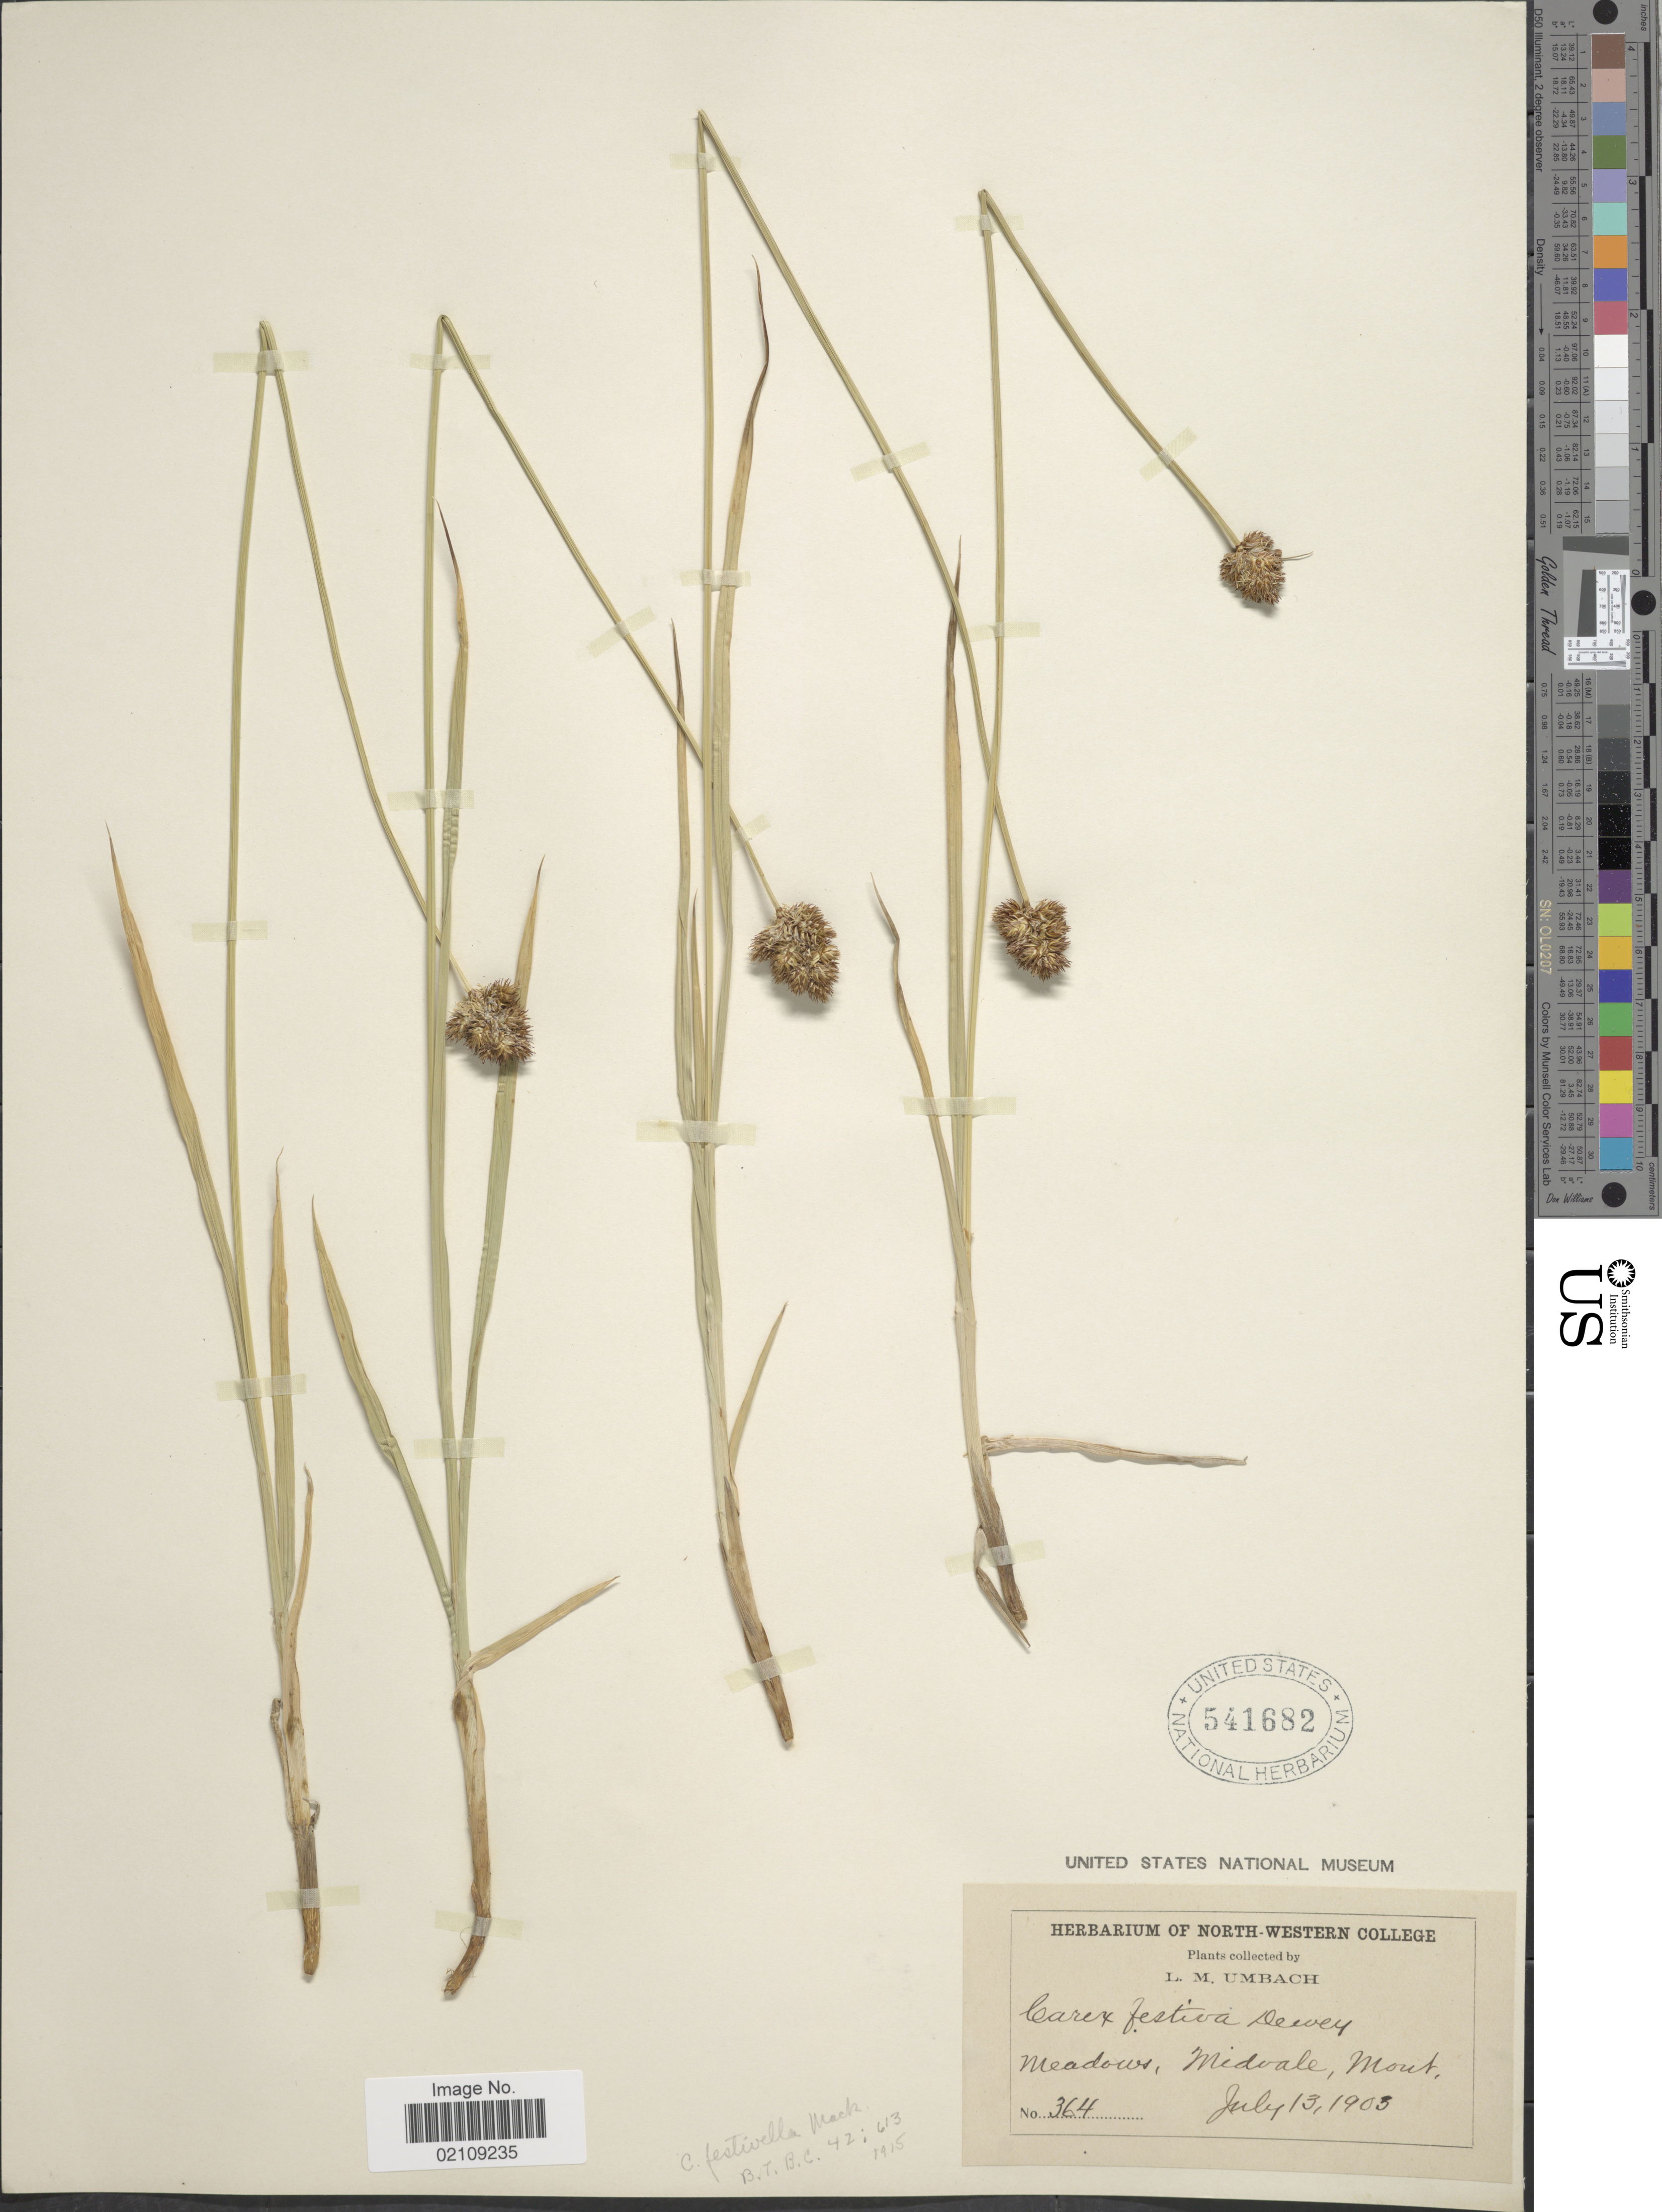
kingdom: Plantae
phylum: Tracheophyta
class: Liliopsida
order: Poales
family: Cyperaceae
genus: Carex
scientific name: Carex microptera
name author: Mack.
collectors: L. M. Umbach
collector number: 364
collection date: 1903-07-13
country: United States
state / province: Montana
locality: Meadows, Midvale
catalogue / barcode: US 541682